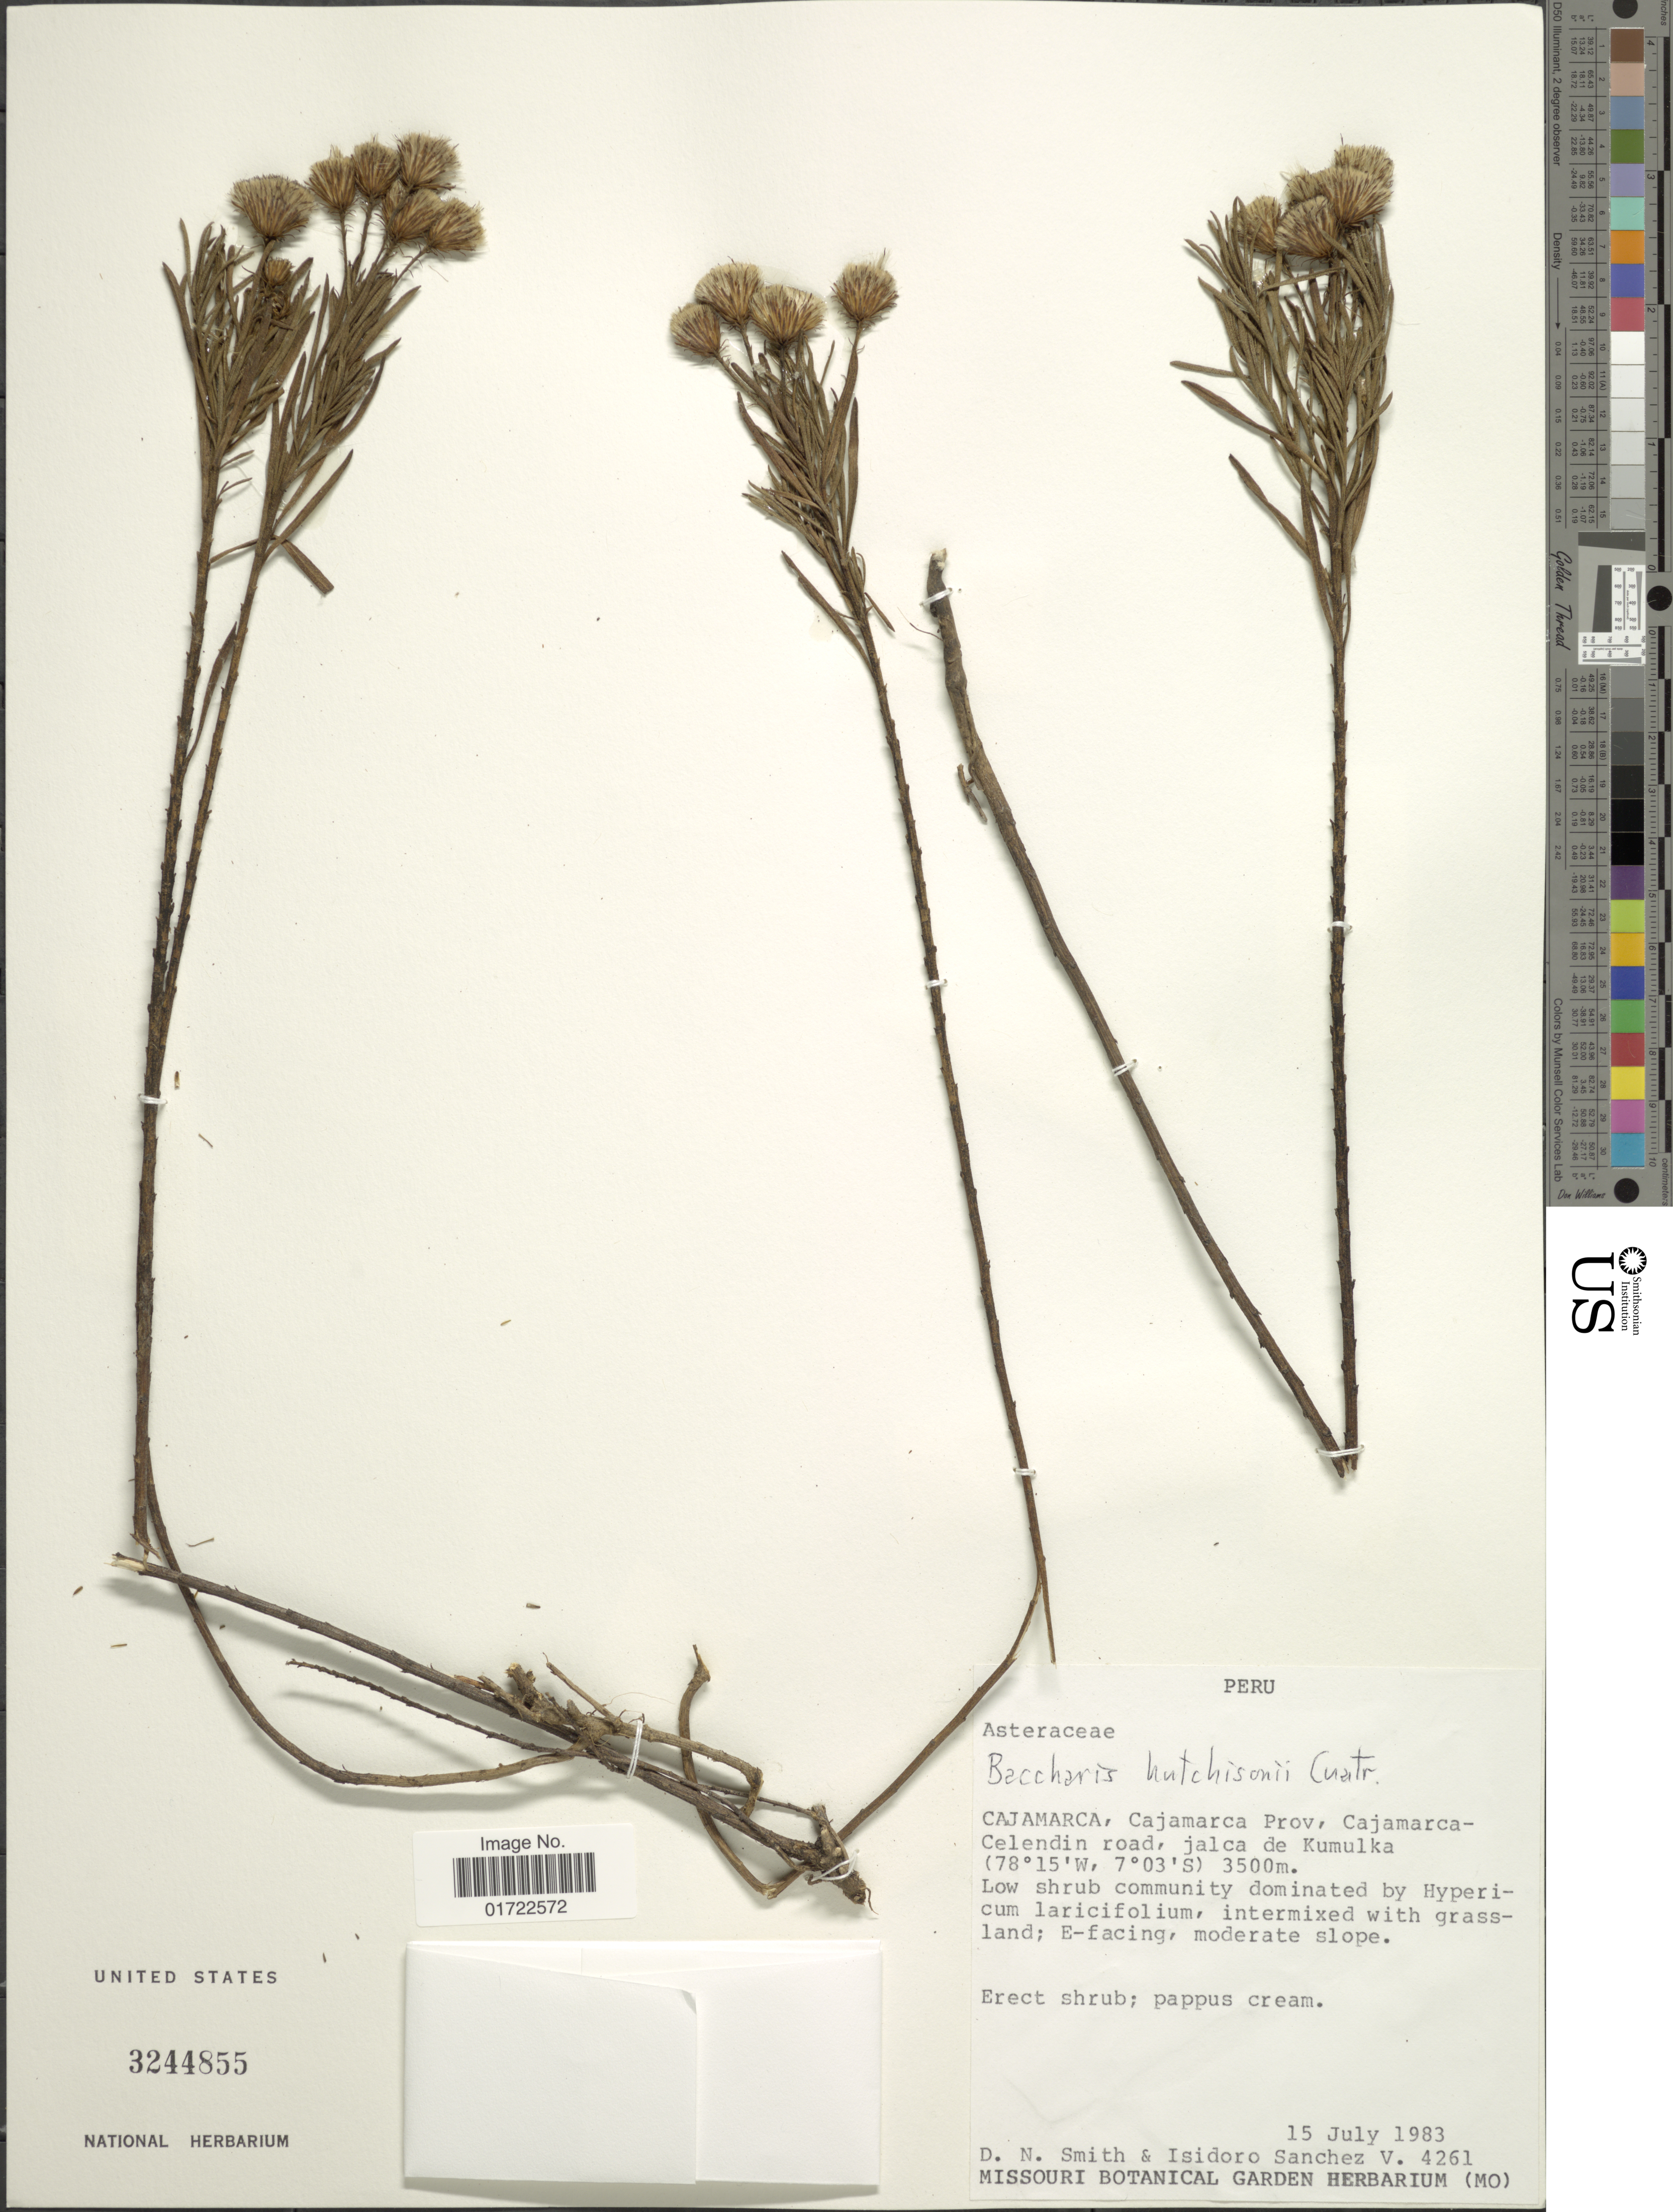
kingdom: Plantae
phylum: Tracheophyta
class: Magnoliopsida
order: Asterales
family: Asteraceae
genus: Baccharis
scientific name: Baccharis hutchisonii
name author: Cuatrec.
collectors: D. Smith & I. Sánchez Vega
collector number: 4261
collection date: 1983-07-15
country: Peru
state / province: Cajamarca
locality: Cajamarca prov, Cajamarca-Celendin road, jalca de Kumulka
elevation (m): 3500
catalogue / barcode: US 3244855